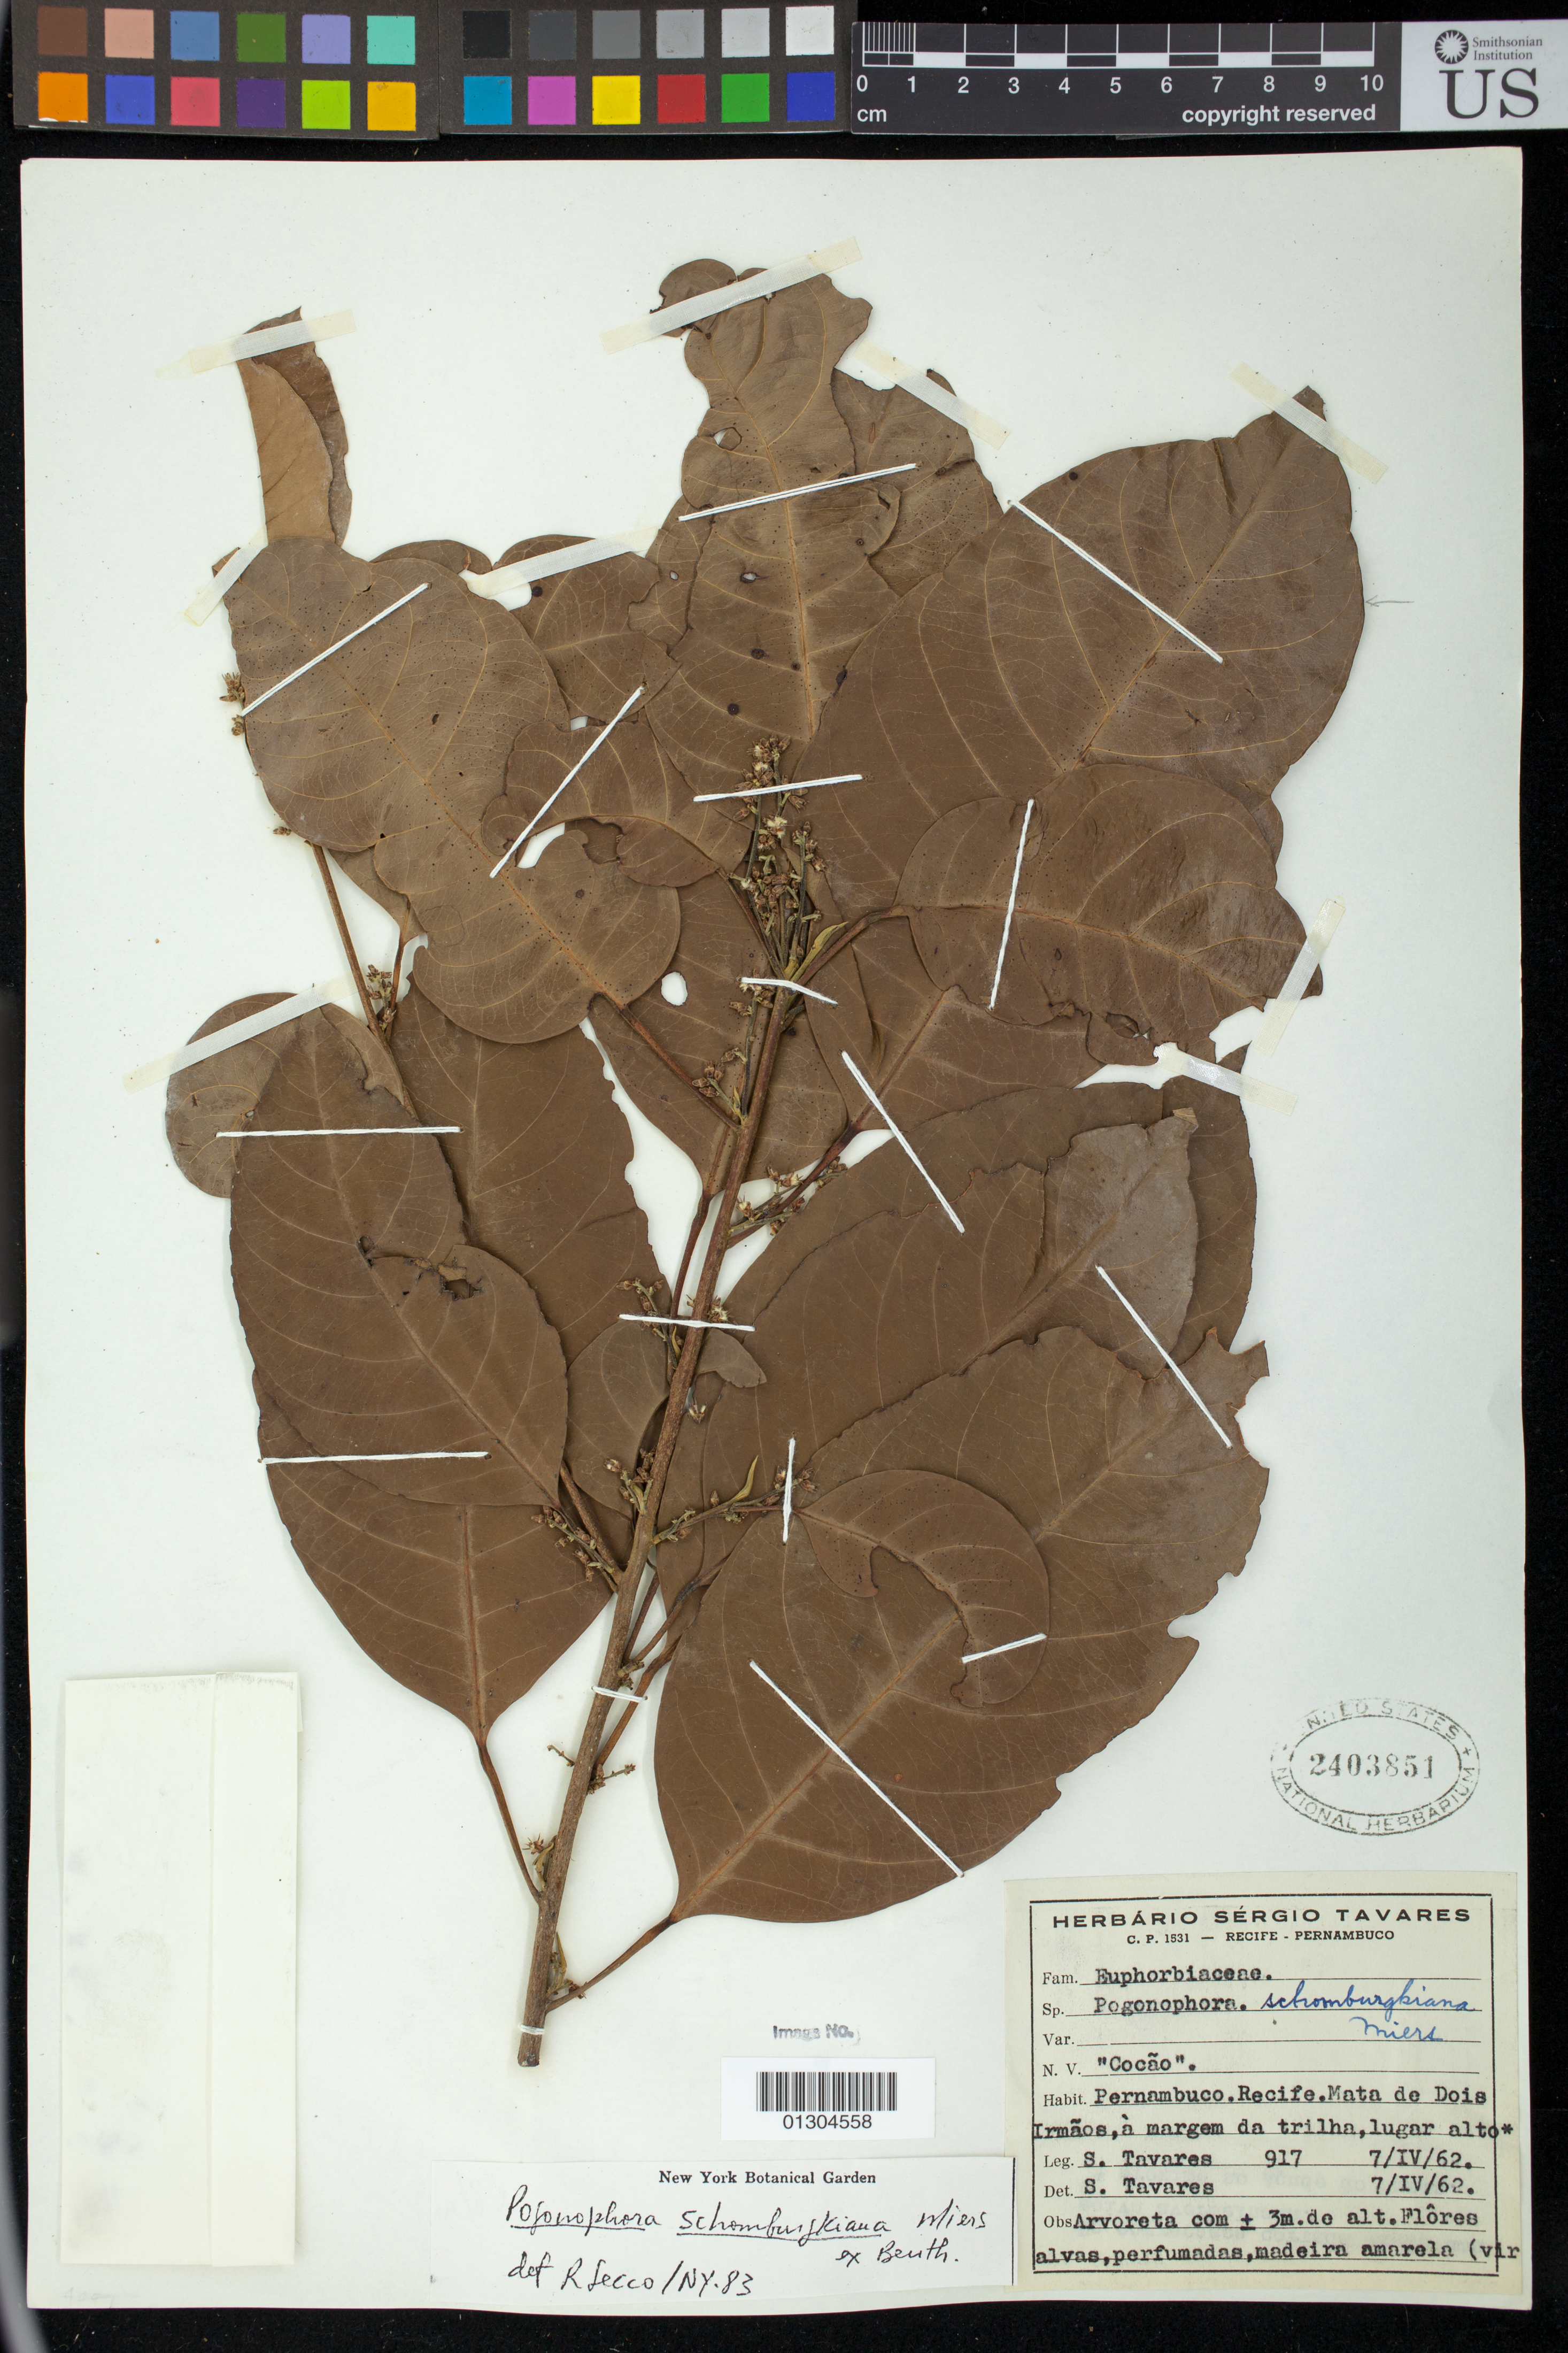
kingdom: Plantae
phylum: Tracheophyta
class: Magnoliopsida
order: Malpighiales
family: Peraceae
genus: Pogonophora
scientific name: Pogonophora schomburgkiana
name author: Miers ex Benth.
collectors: S. Tavares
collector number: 917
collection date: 1962-04-07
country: Brazil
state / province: Pernambuco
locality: Pernambuco.Recife.Mata de Dois Irmãos,à margem da trilha,lugar alto.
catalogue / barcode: US 2403851